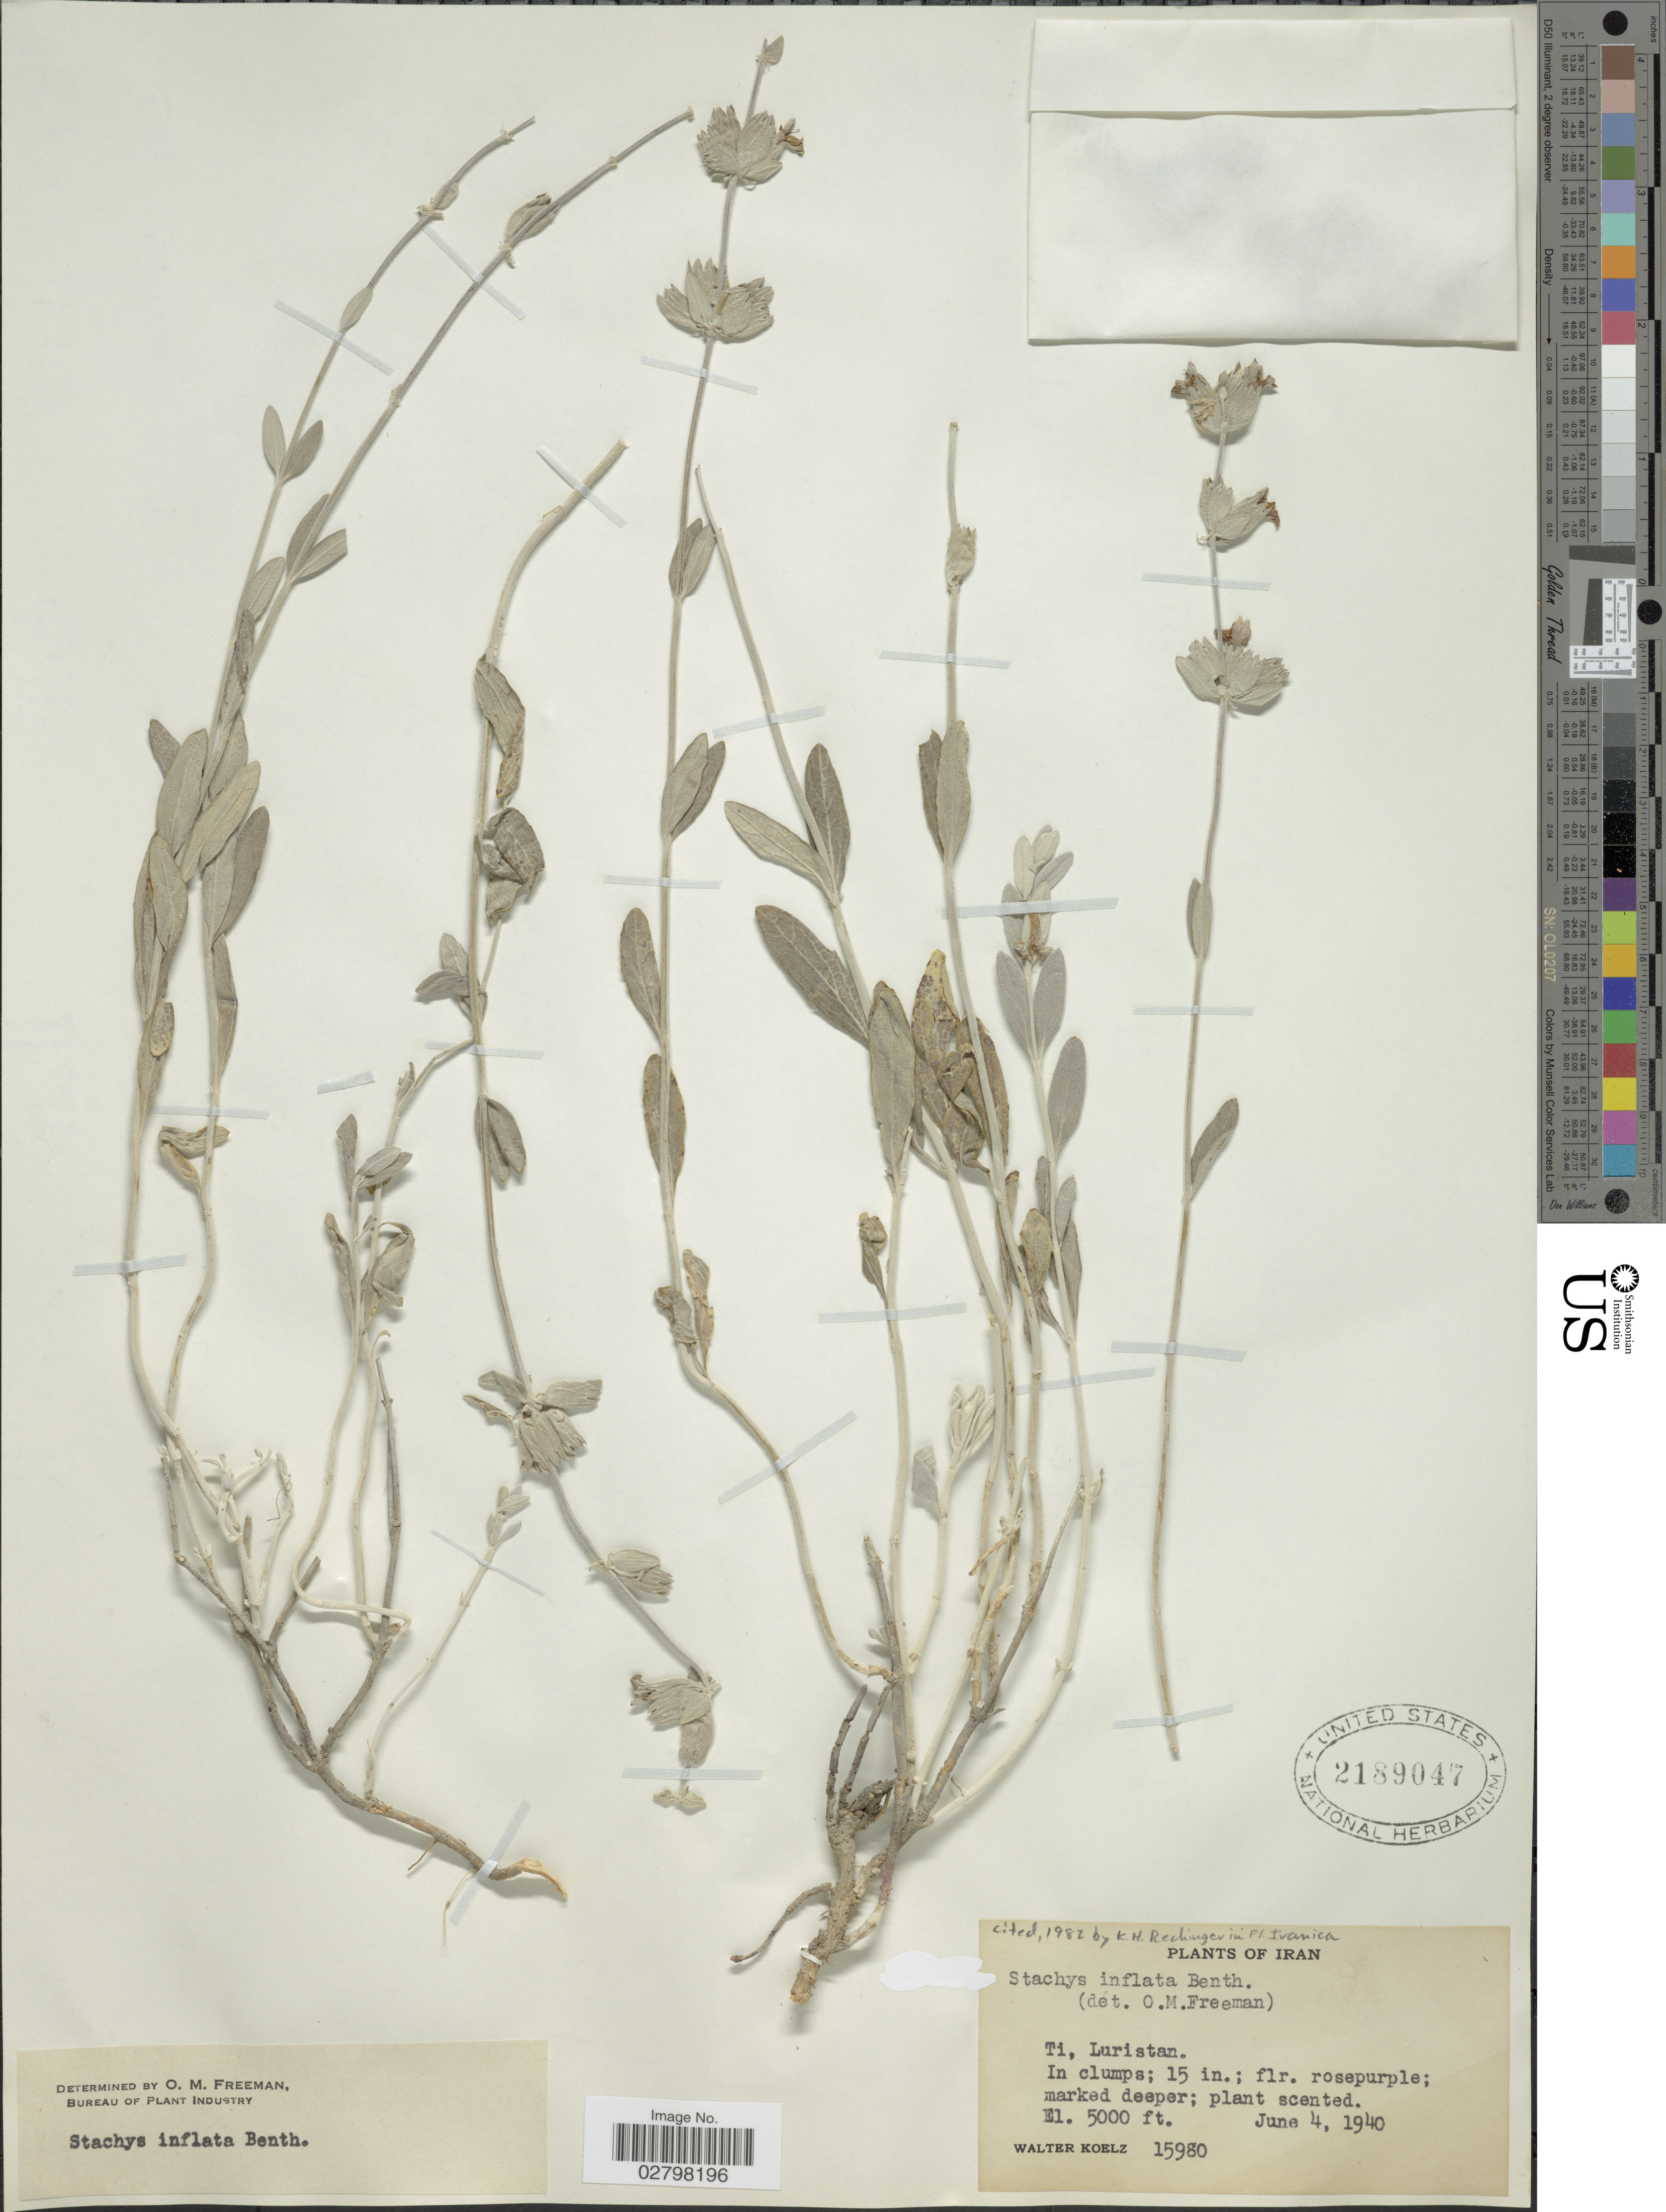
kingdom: Plantae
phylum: Tracheophyta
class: Magnoliopsida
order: Lamiales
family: Lamiaceae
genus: Stachys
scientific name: Stachys inflata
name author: Benth.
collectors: W. N. Koelz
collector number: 15980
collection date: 1940-06-04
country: Iran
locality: Ti, Luristan.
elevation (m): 1524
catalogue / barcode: US 2189047